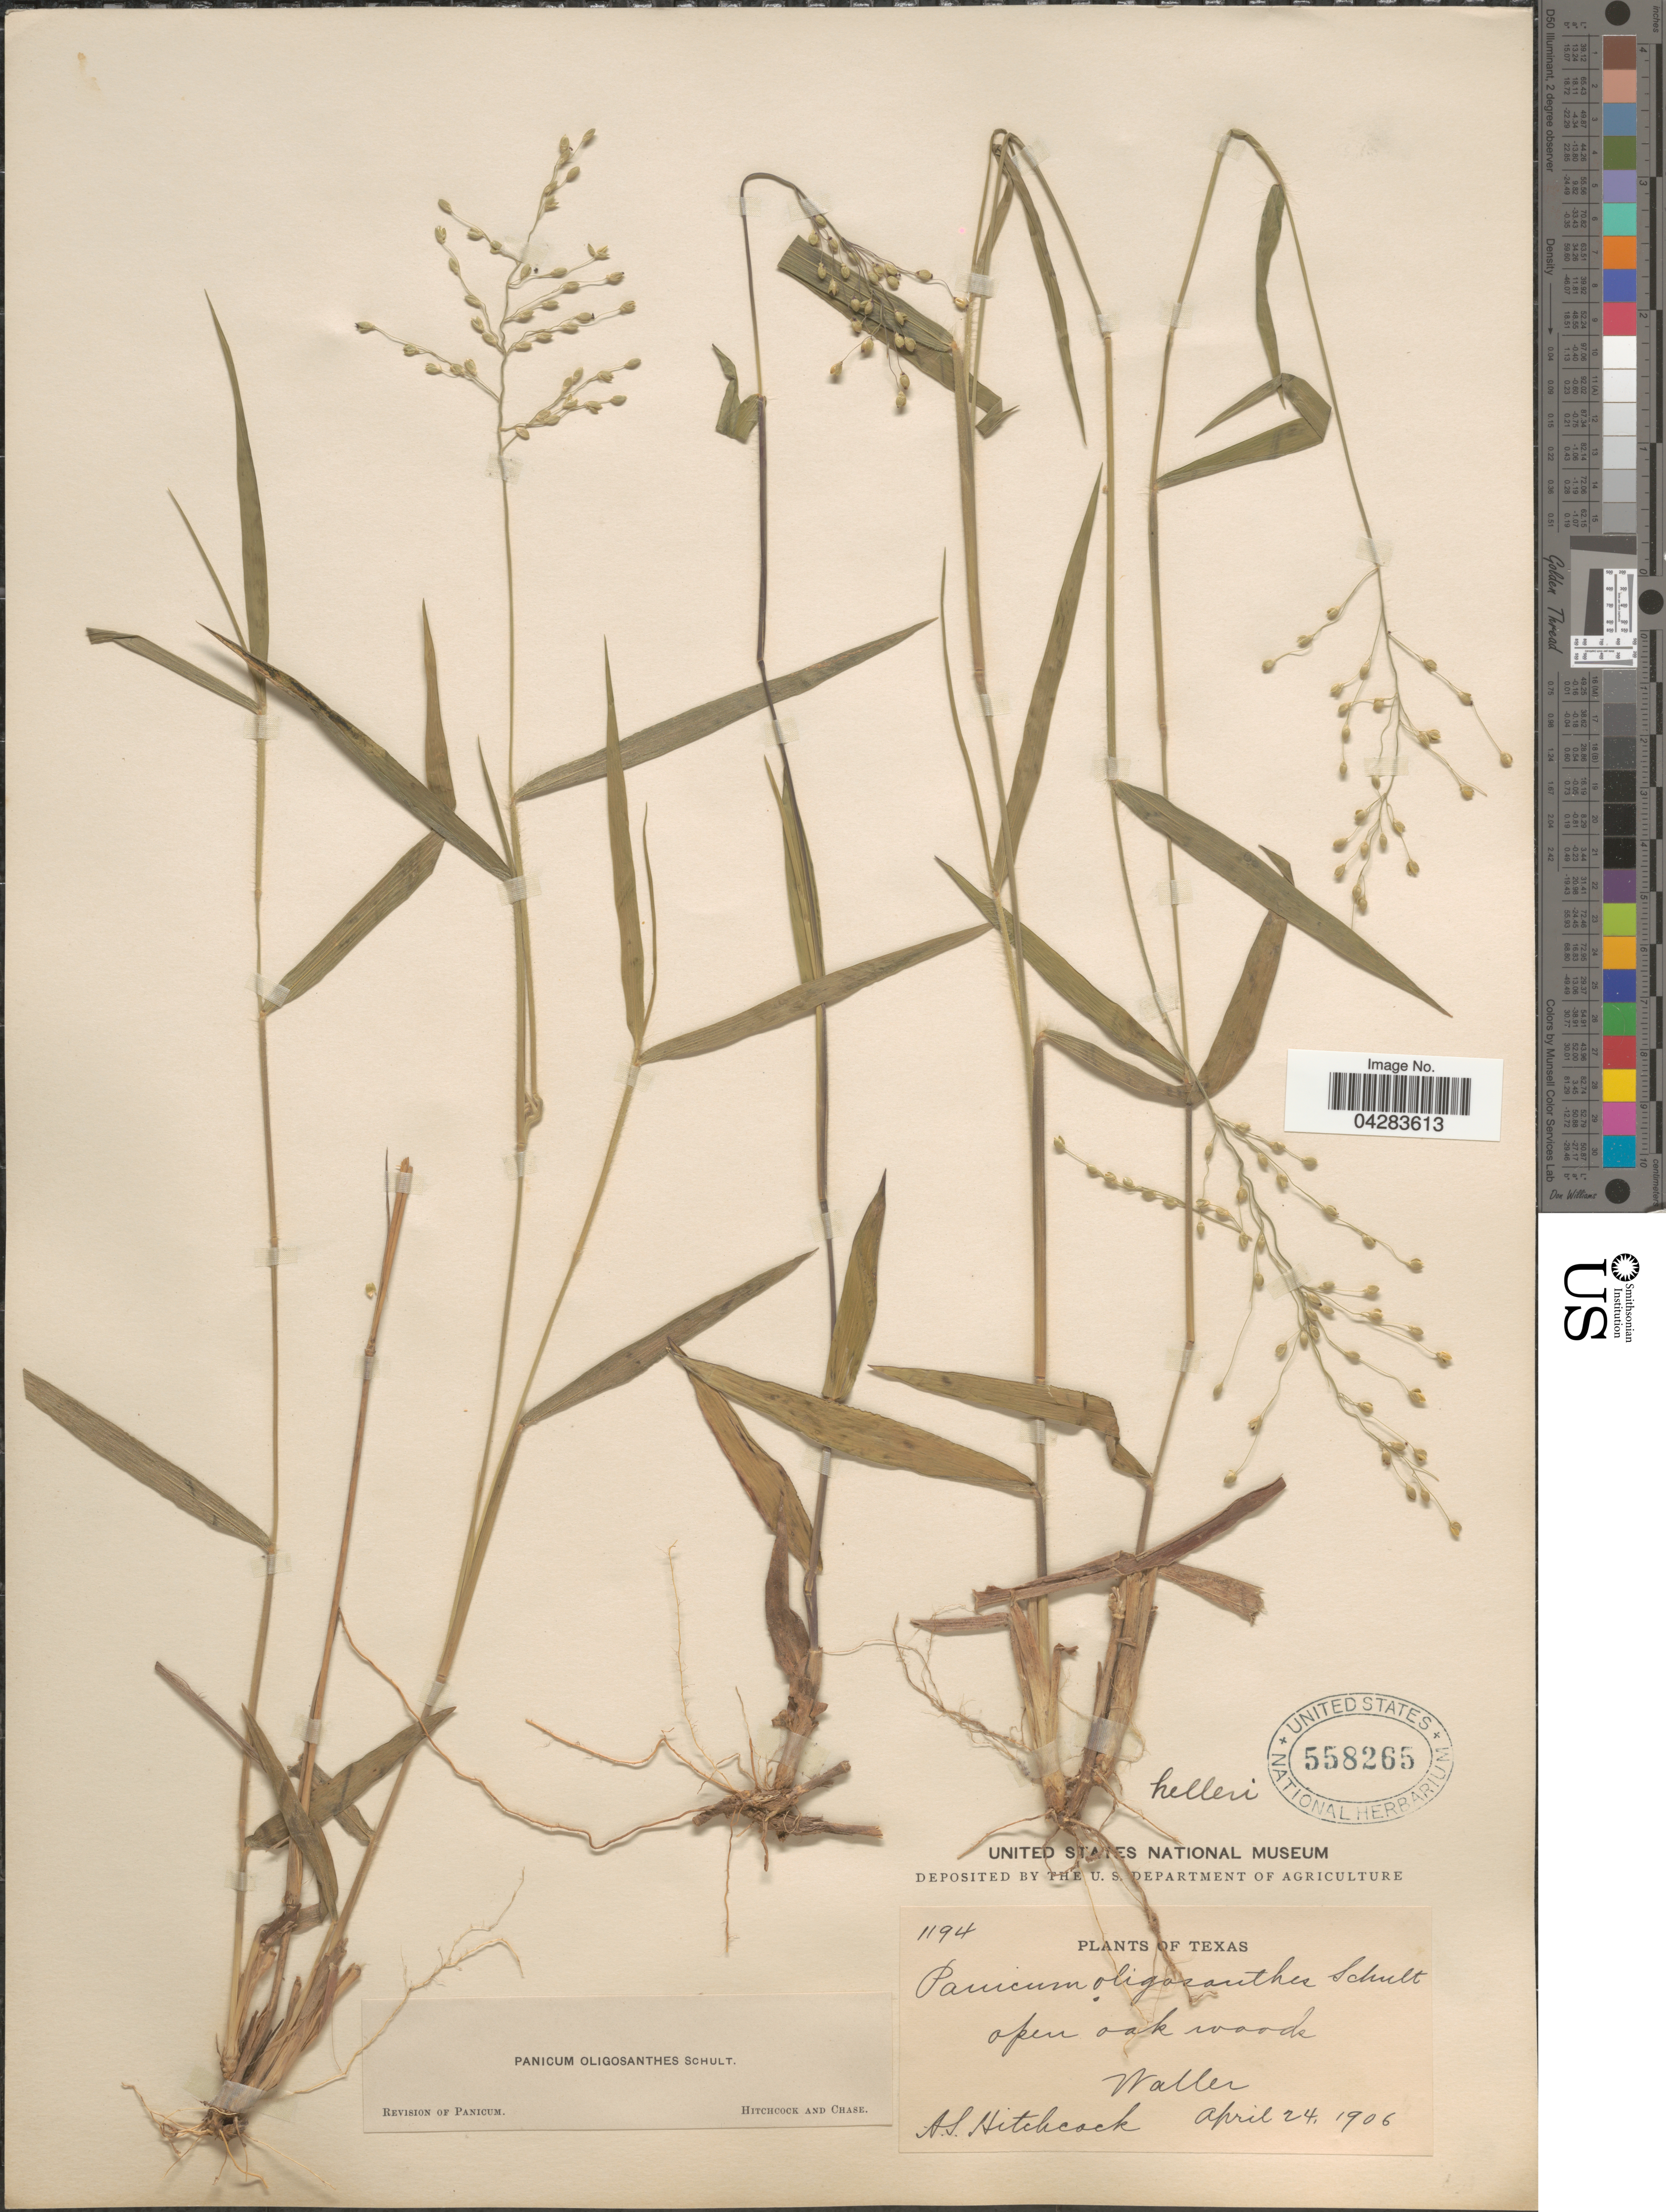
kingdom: Plantae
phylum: Tracheophyta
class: Liliopsida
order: Poales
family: Poaceae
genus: Dichanthelium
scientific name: Dichanthelium oligosanthes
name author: (Schult.) Gould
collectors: A. S. Hitchcock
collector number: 1194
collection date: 1906-04-24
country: United States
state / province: Texas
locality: Waller.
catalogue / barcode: US 558265